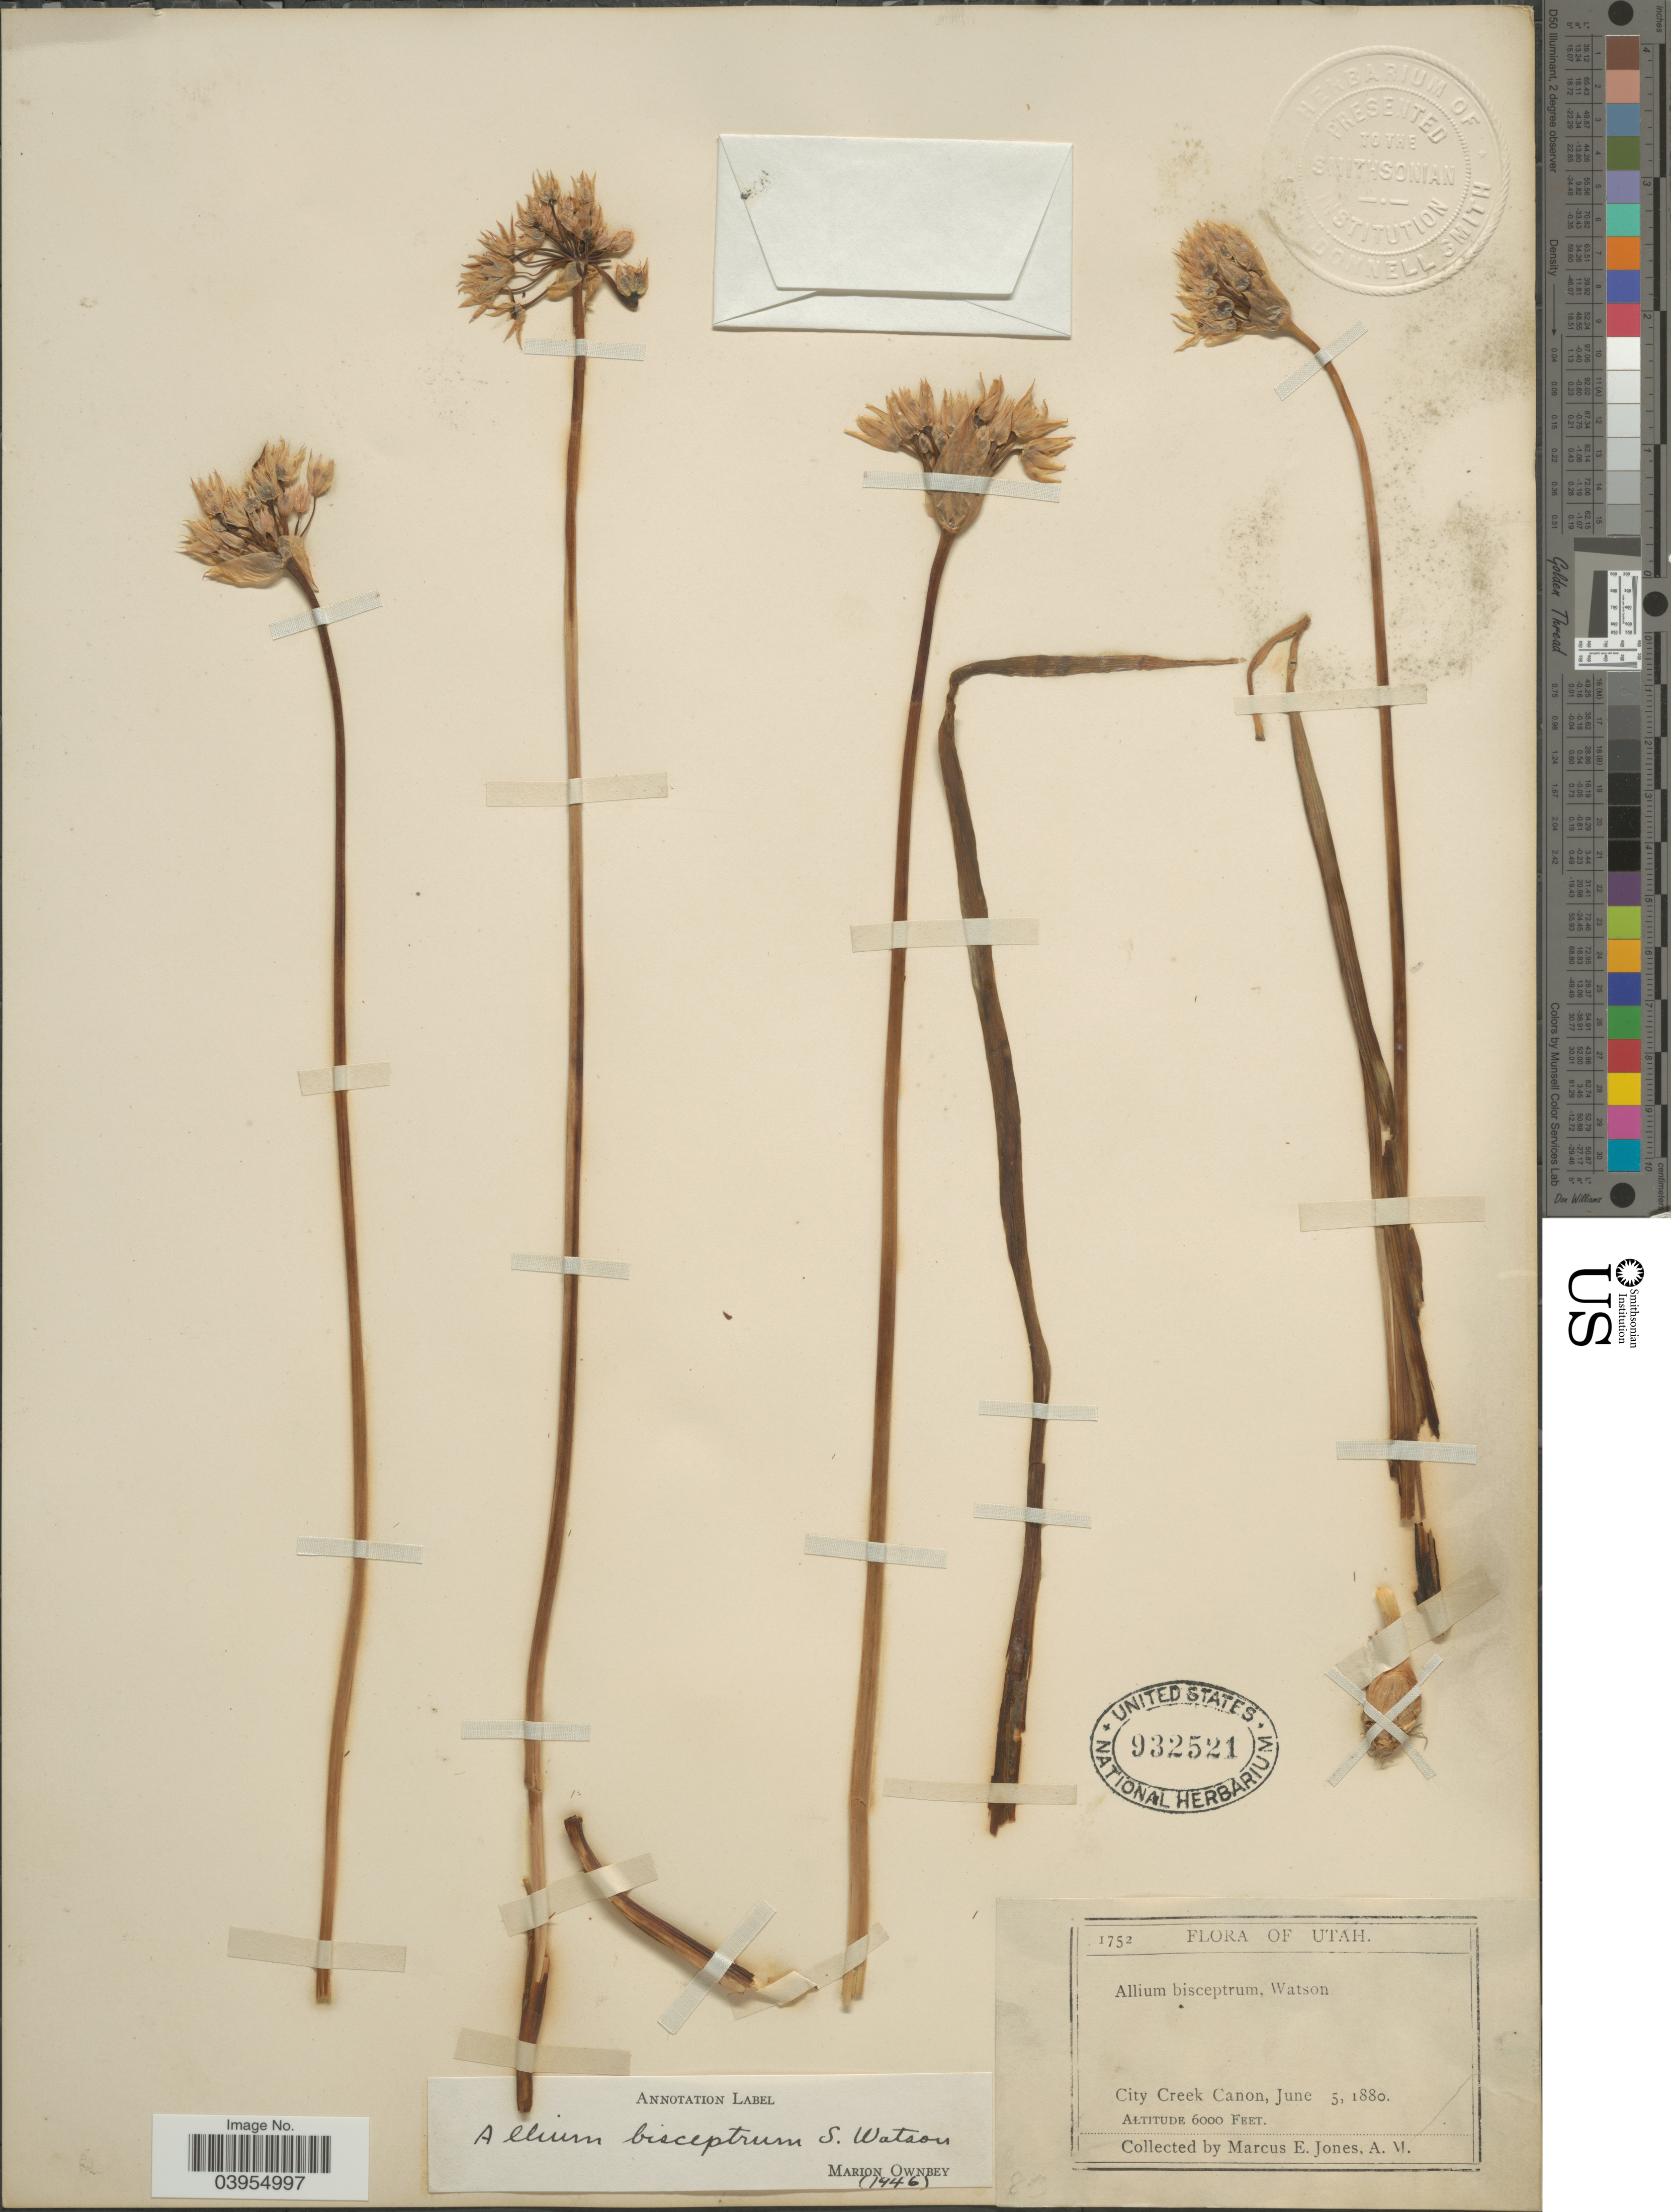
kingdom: Plantae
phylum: Tracheophyta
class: Liliopsida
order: Asparagales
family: Amaryllidaceae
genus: Allium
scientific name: Allium bisceptrum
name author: S. Watson in C. King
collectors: M. E. Jones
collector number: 1752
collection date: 1880-06-05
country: United States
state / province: Utah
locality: City Creek Canon.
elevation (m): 1829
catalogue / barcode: US 932521